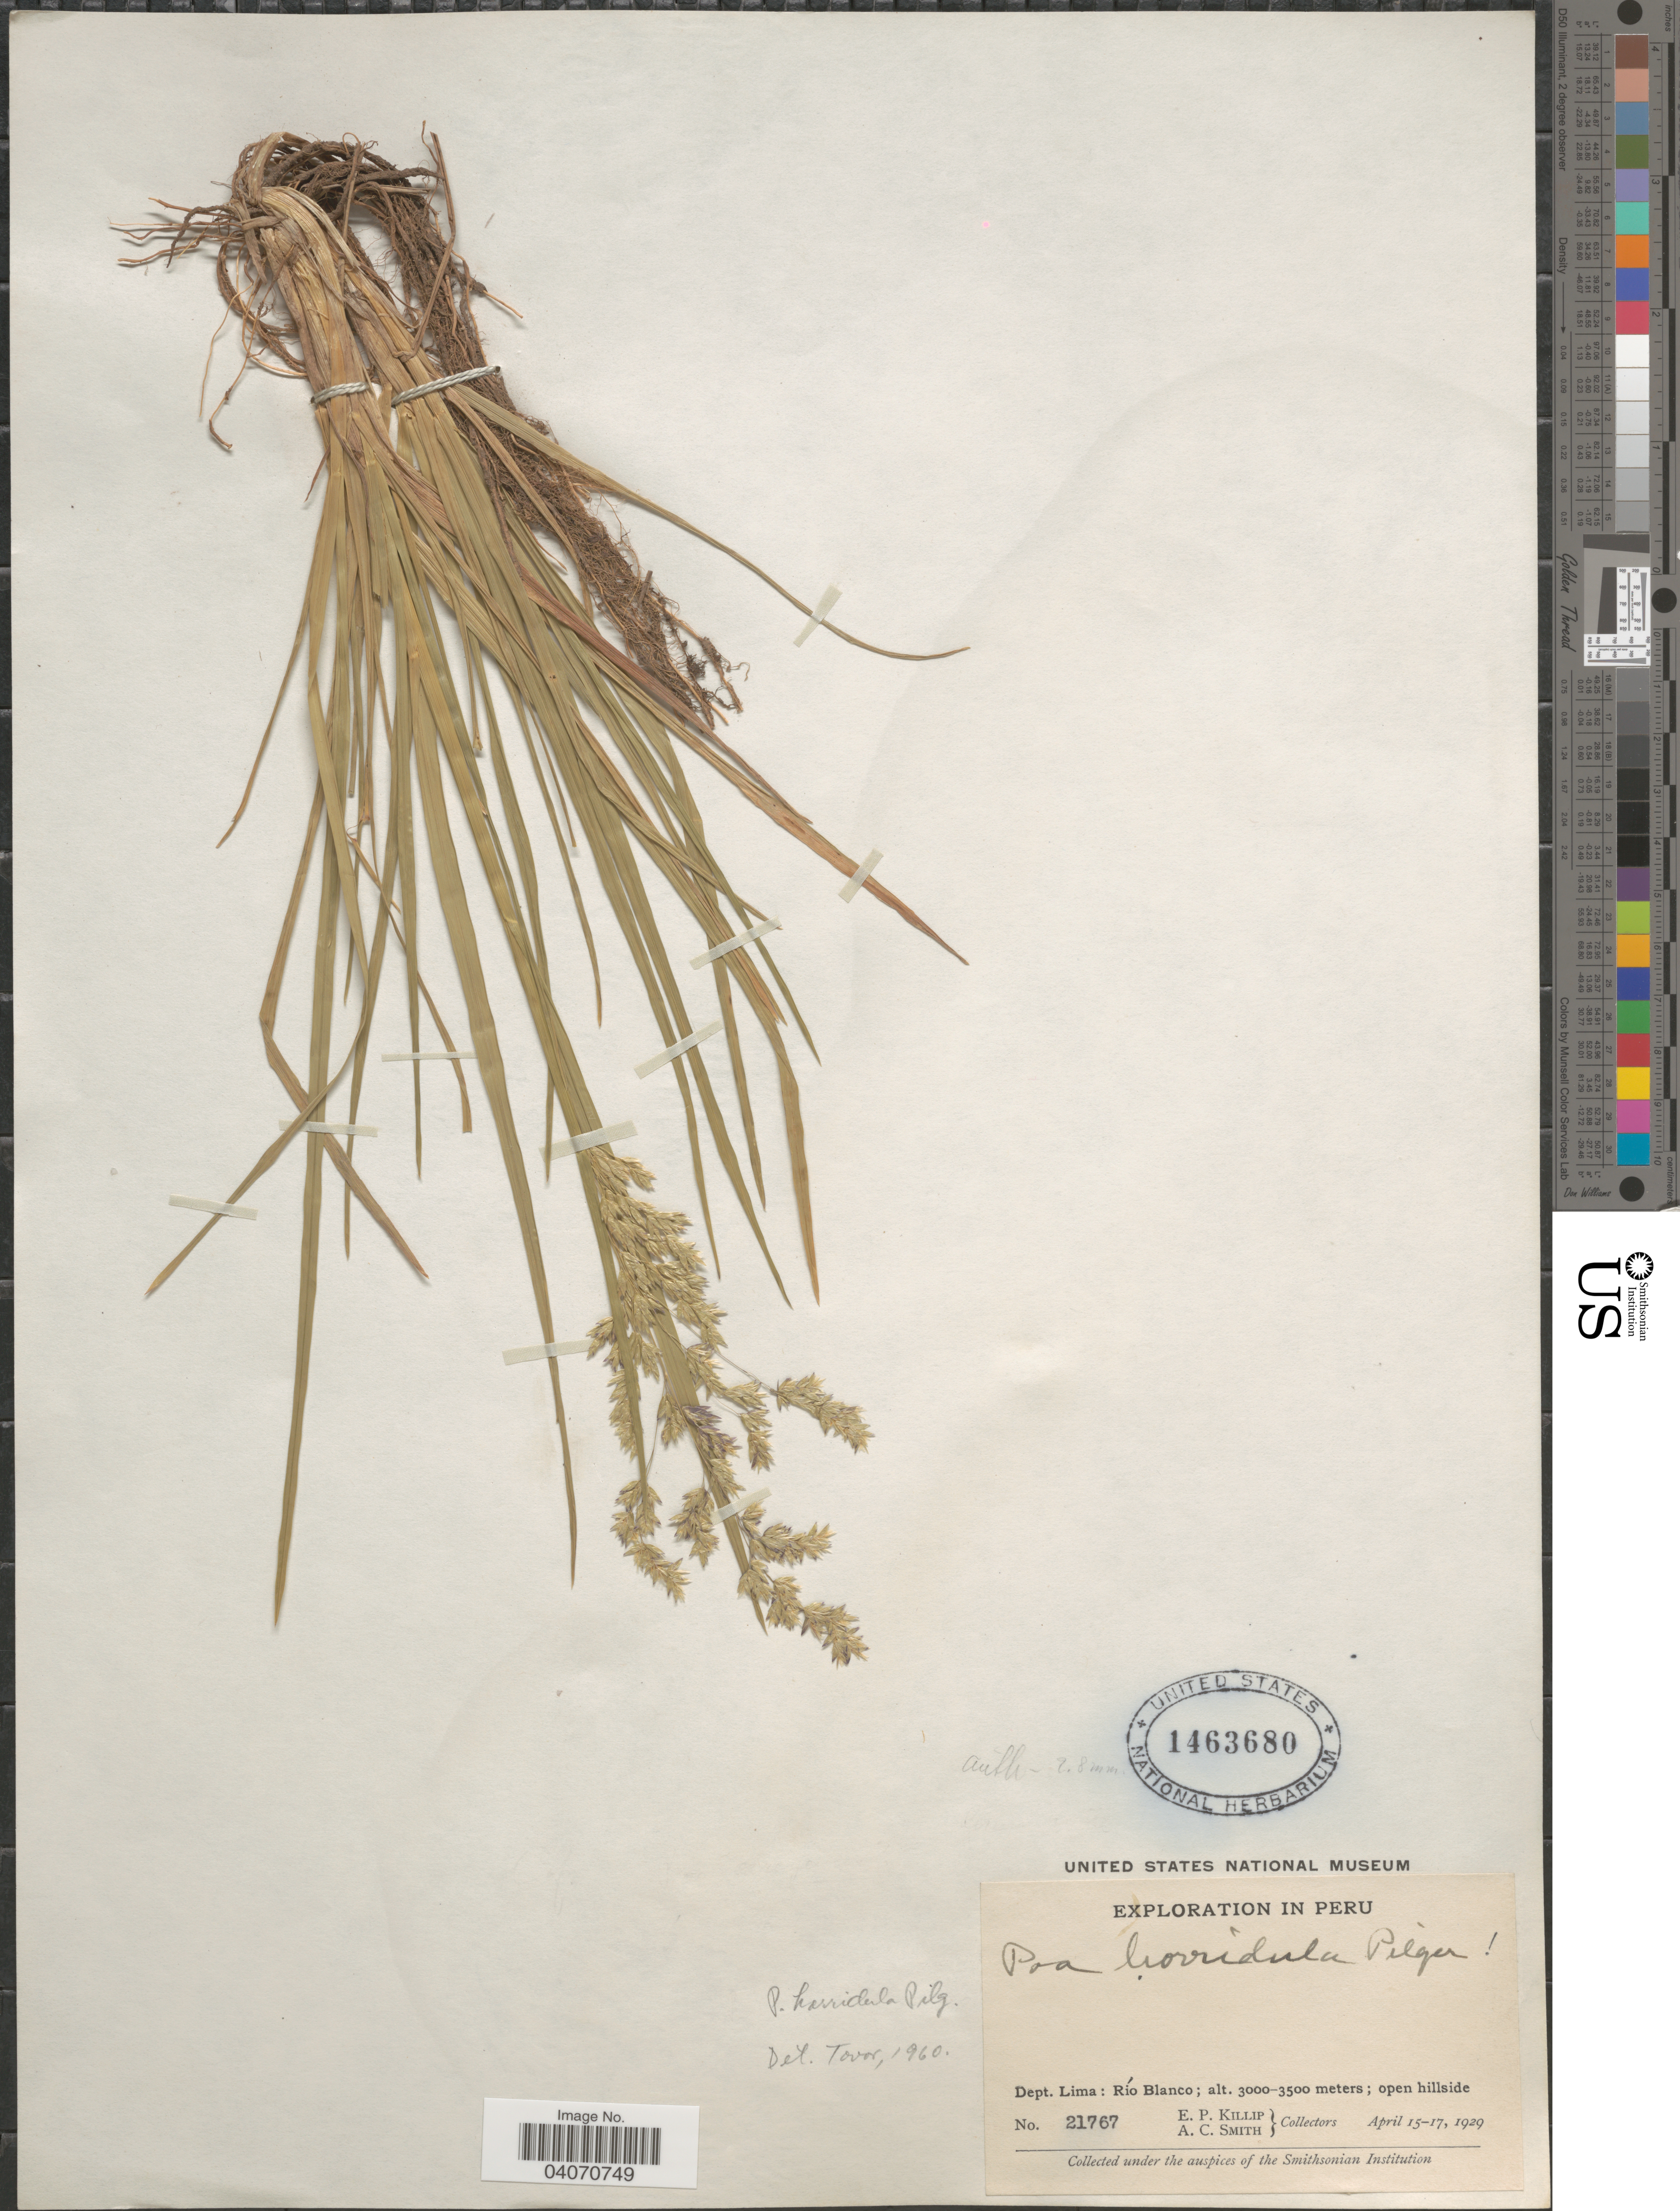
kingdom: Plantae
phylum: Tracheophyta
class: Liliopsida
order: Poales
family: Poaceae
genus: Poa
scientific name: Poa horridula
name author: Pilg.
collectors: E. P. Killip & A. C. Smith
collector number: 21767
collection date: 1929-04-15/1929-04-17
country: Peru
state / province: Lima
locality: Exploration in Peru. Dept. Lima: Río Blanco.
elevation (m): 3000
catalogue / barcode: US 1463680